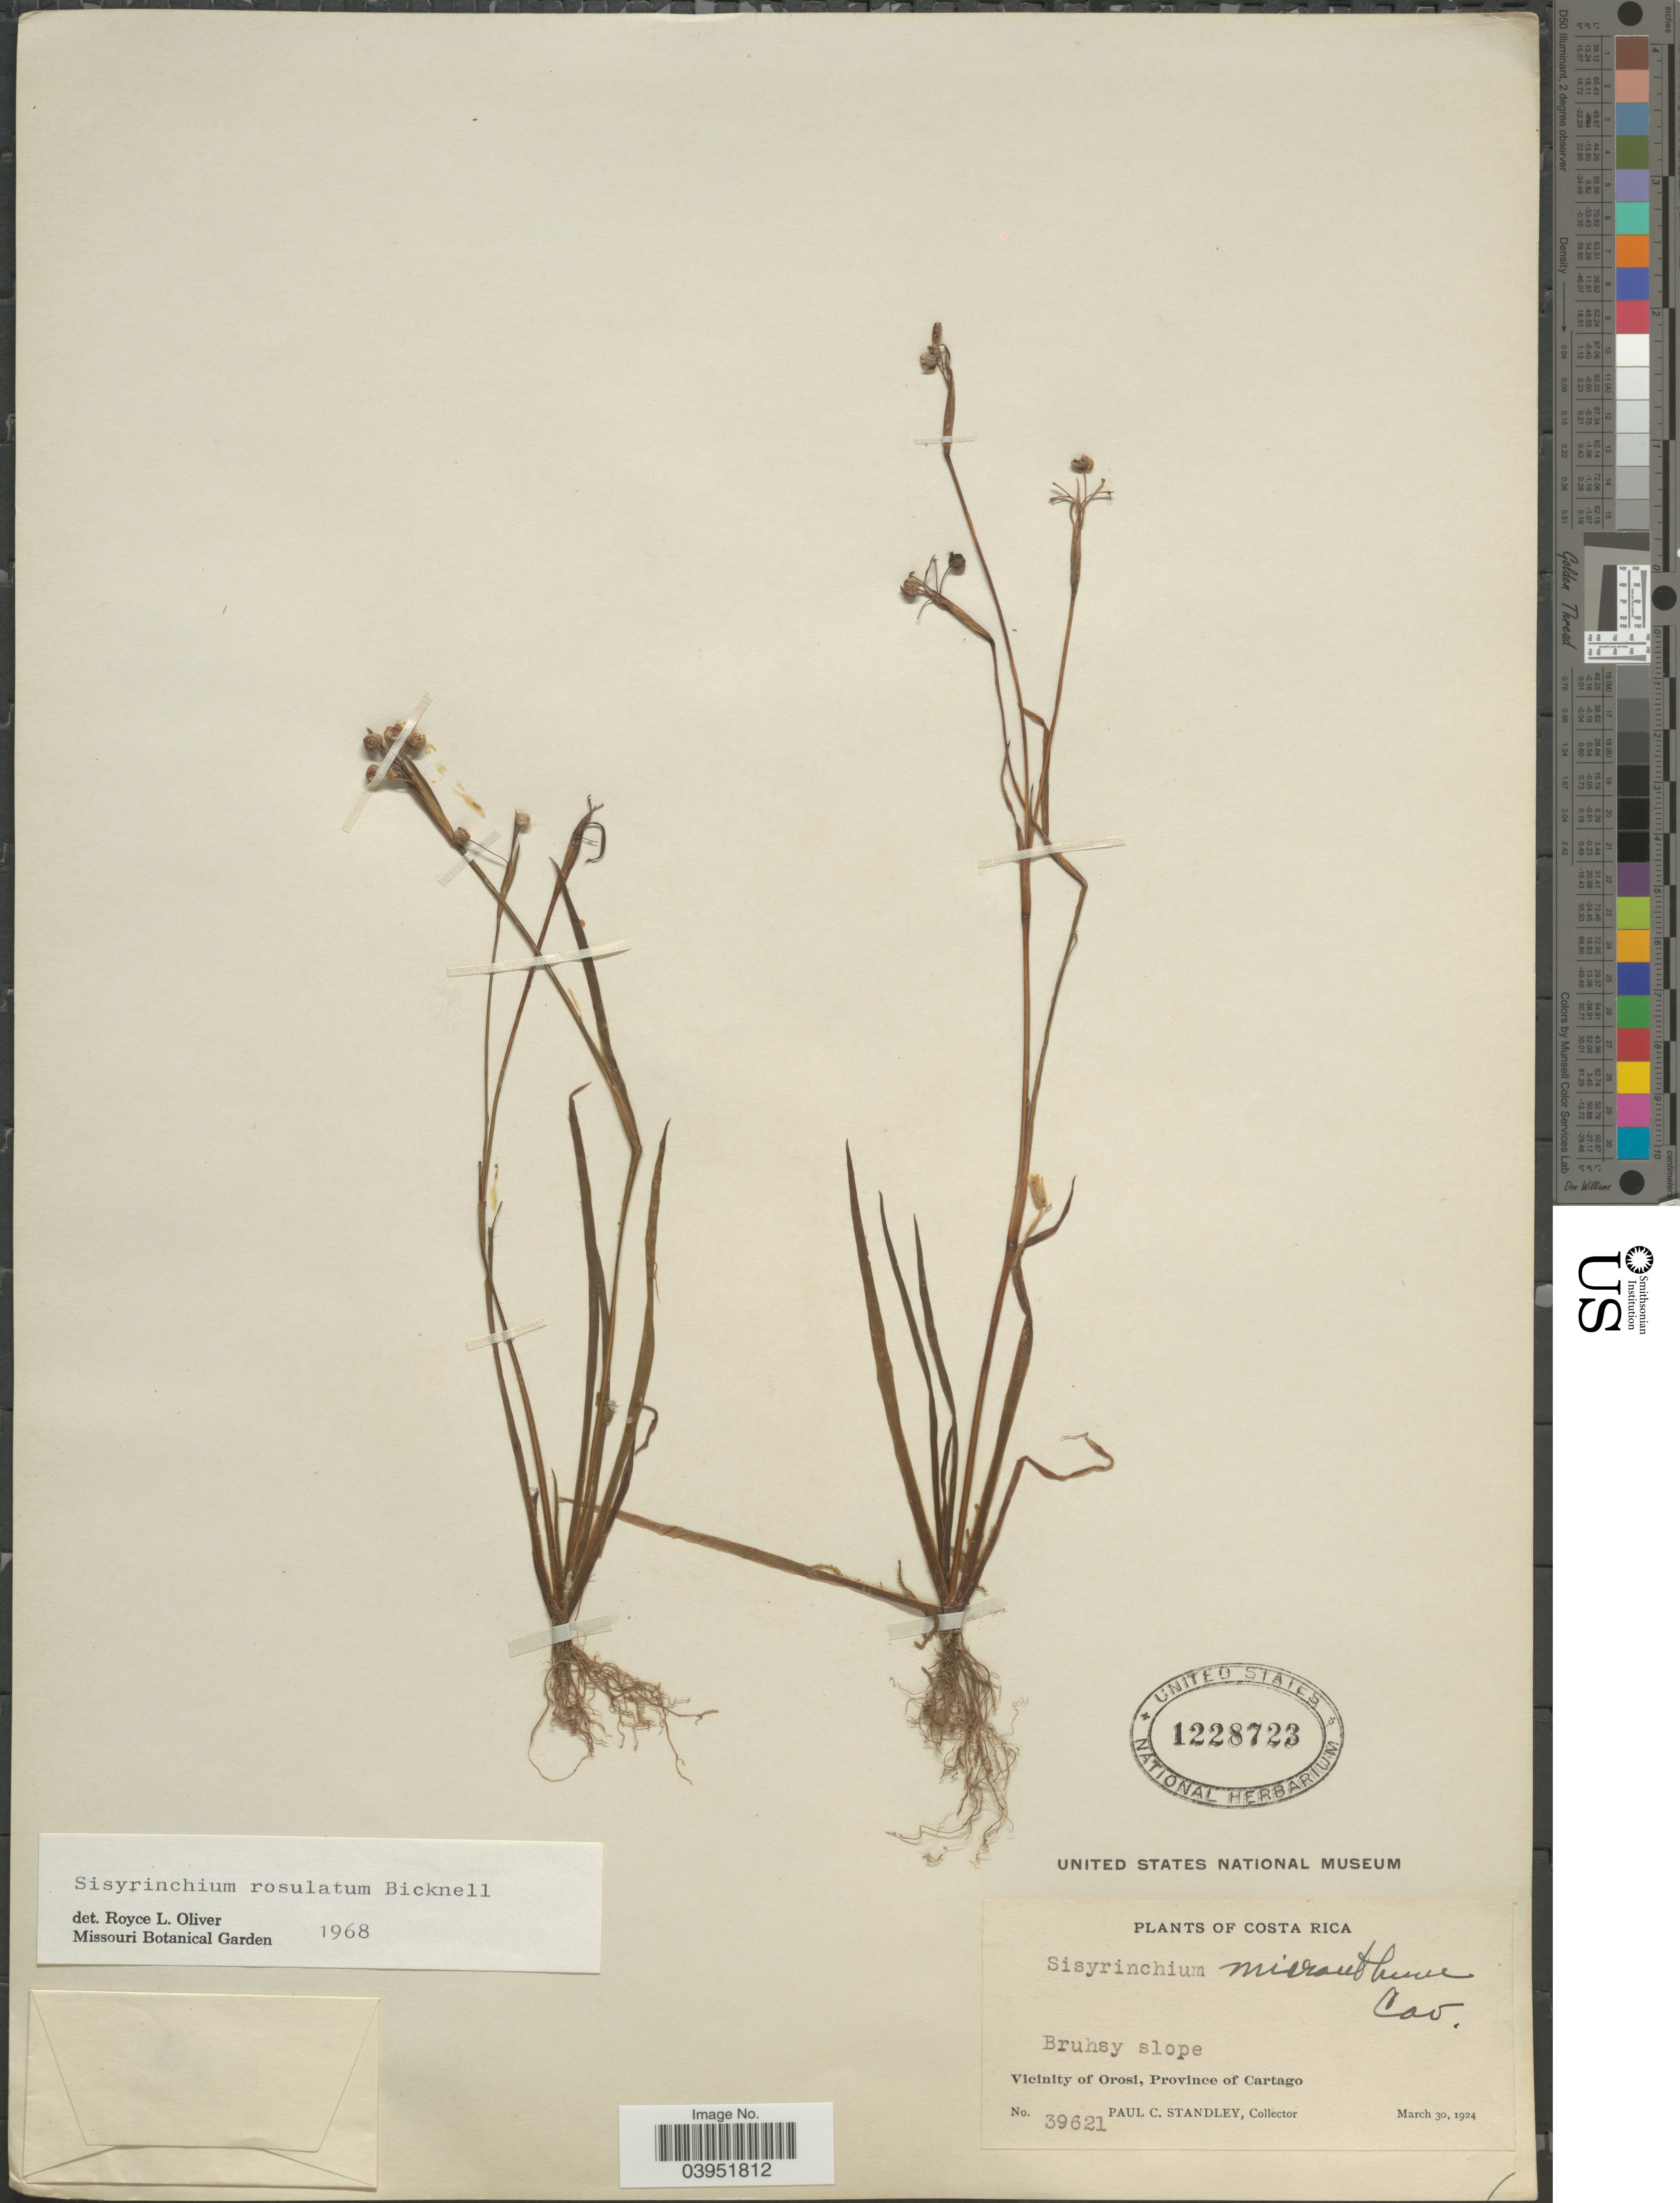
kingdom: Plantae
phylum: Tracheophyta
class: Liliopsida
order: Asparagales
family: Iridaceae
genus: Sisyrinchium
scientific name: Sisyrinchium rosulatum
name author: E.P. Bicknell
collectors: P. C. Standley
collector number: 39621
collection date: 1924-03-30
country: Costa Rica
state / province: Cartago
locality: Vicinity of Orosi.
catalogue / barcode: US 1228723